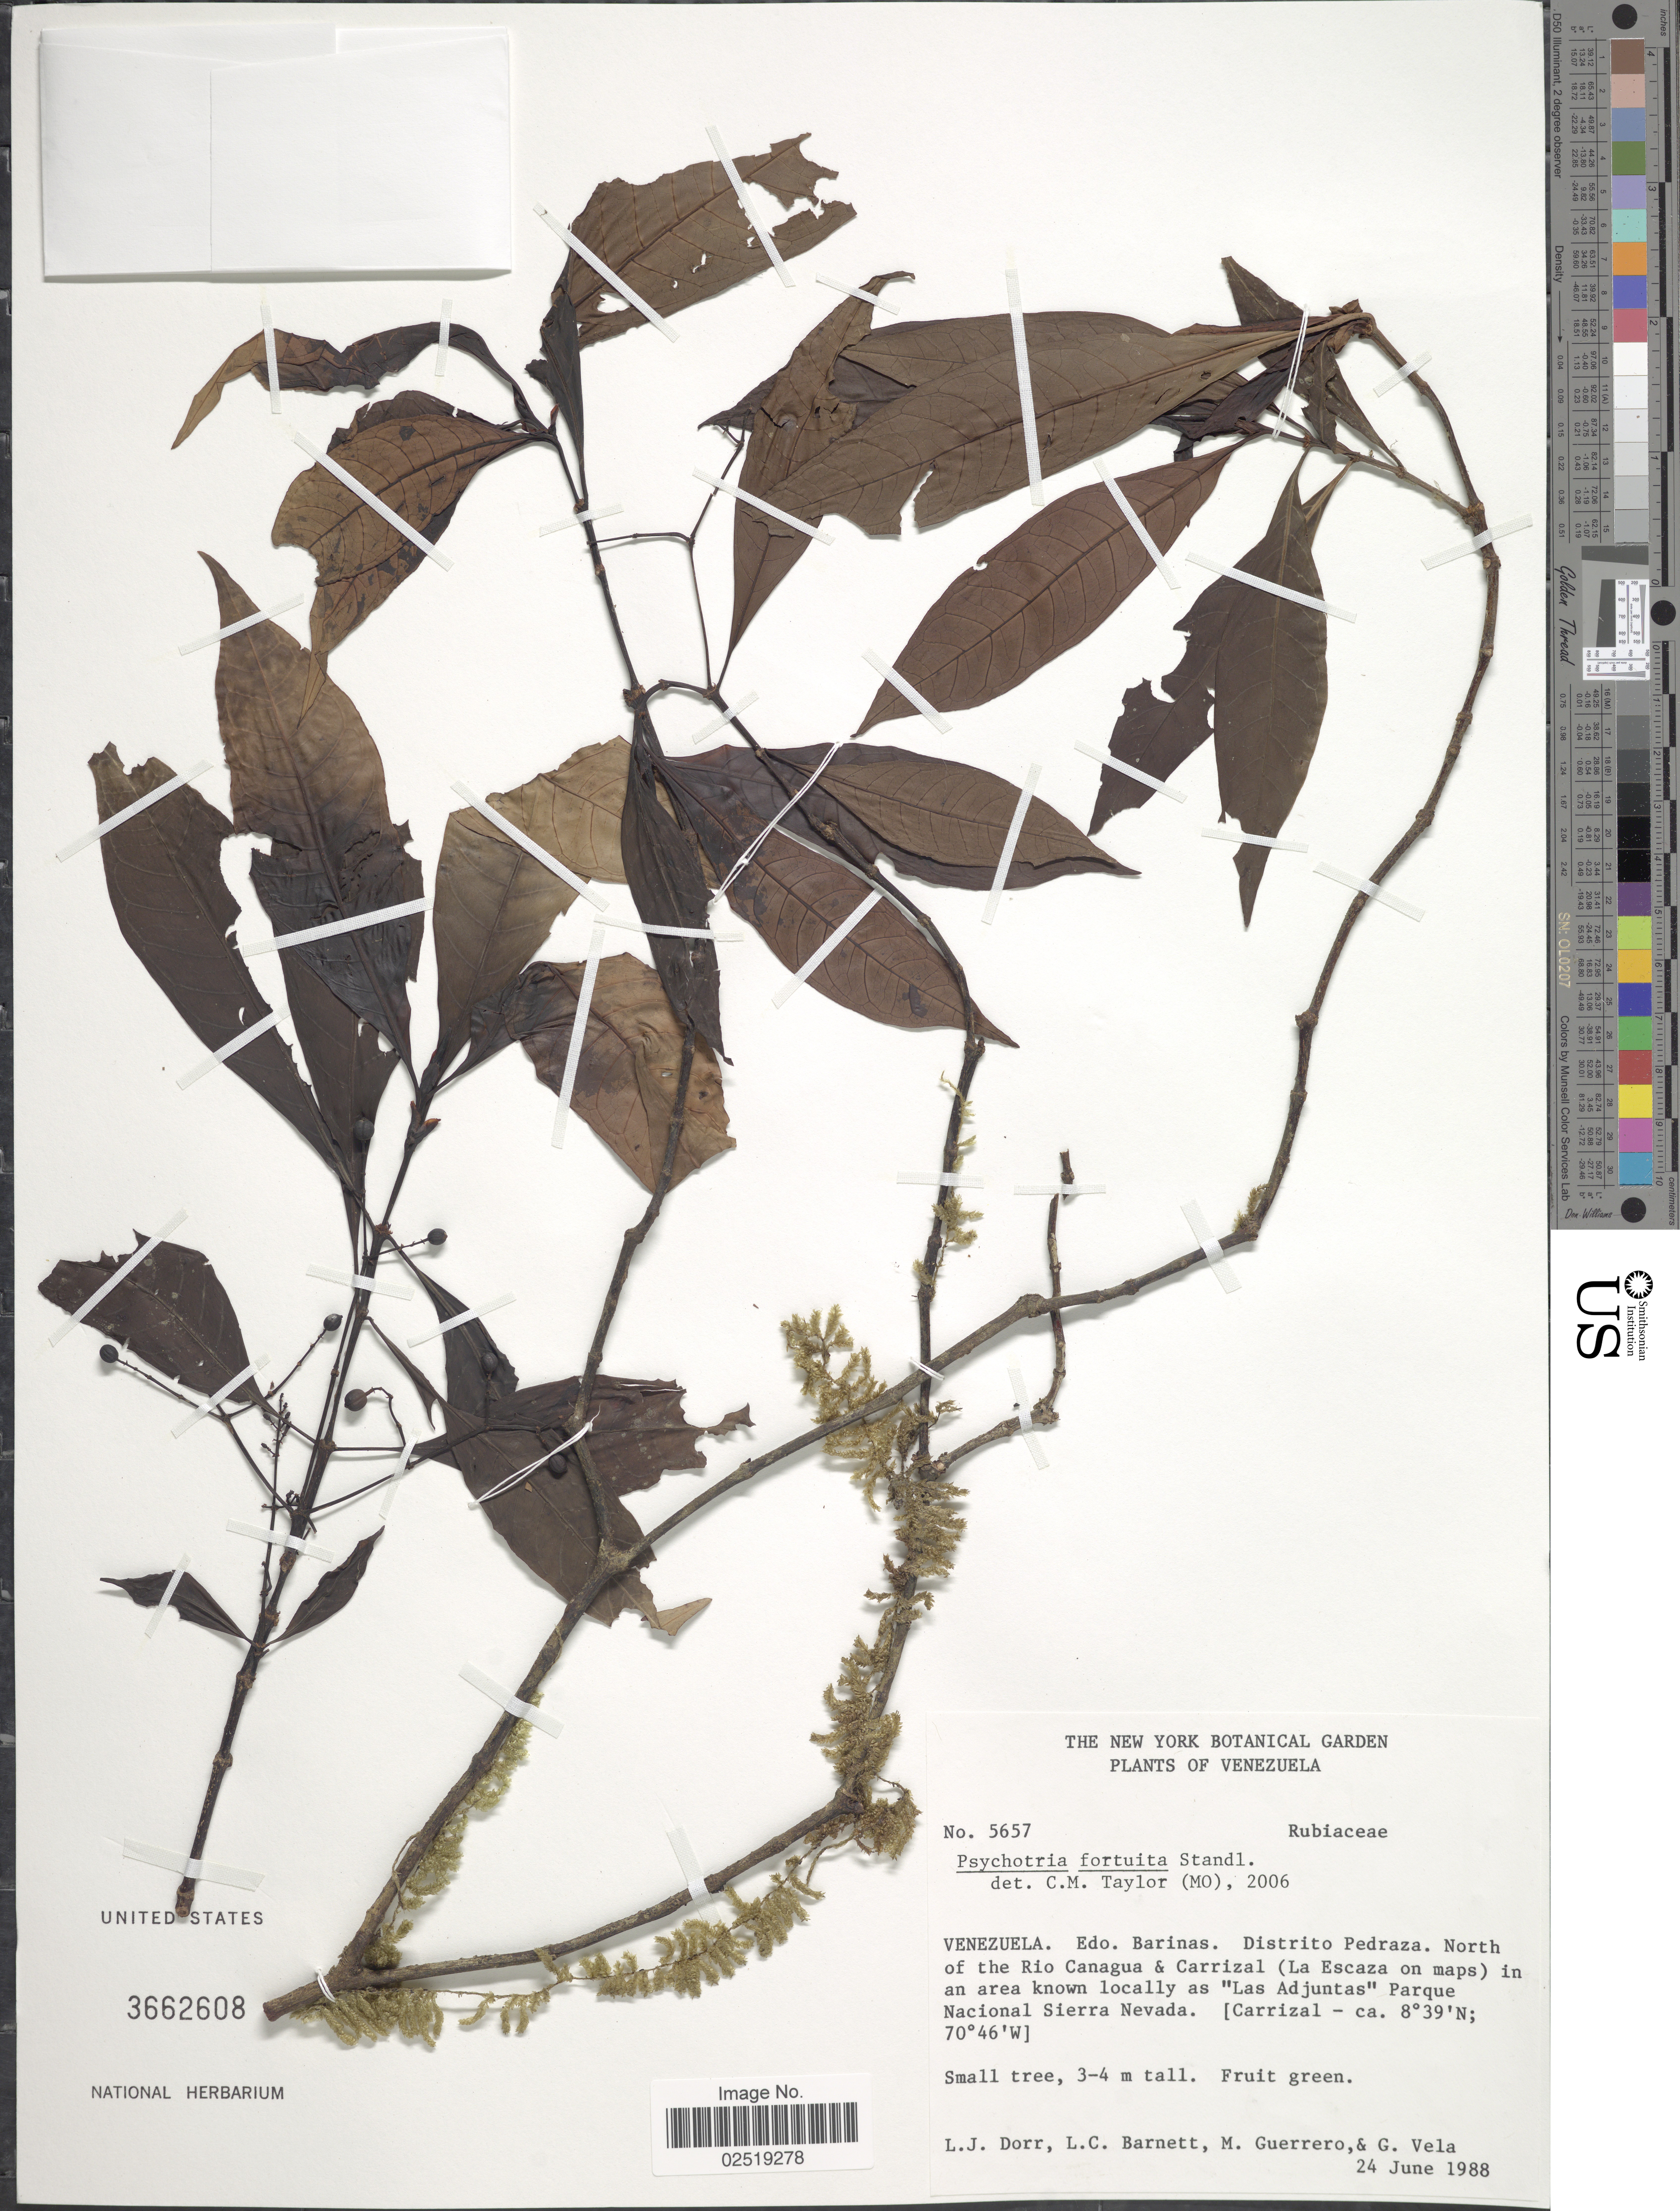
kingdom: Plantae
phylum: Tracheophyta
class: Magnoliopsida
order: Gentianales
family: Rubiaceae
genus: Psychotria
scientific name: Psychotria fortuita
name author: Standl.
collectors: L. J. Dorr, L. C. Barnett, M. Guerrero & G. Vela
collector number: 5657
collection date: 1988-06-24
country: Venezuela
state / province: Barinas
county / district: Pedraza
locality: N of Rio Canagua & Carrizal (La Escaza on maps) in an area known locally as "Las Adjuntas" Parque Nacional Sierra Nevada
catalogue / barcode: US 3662608